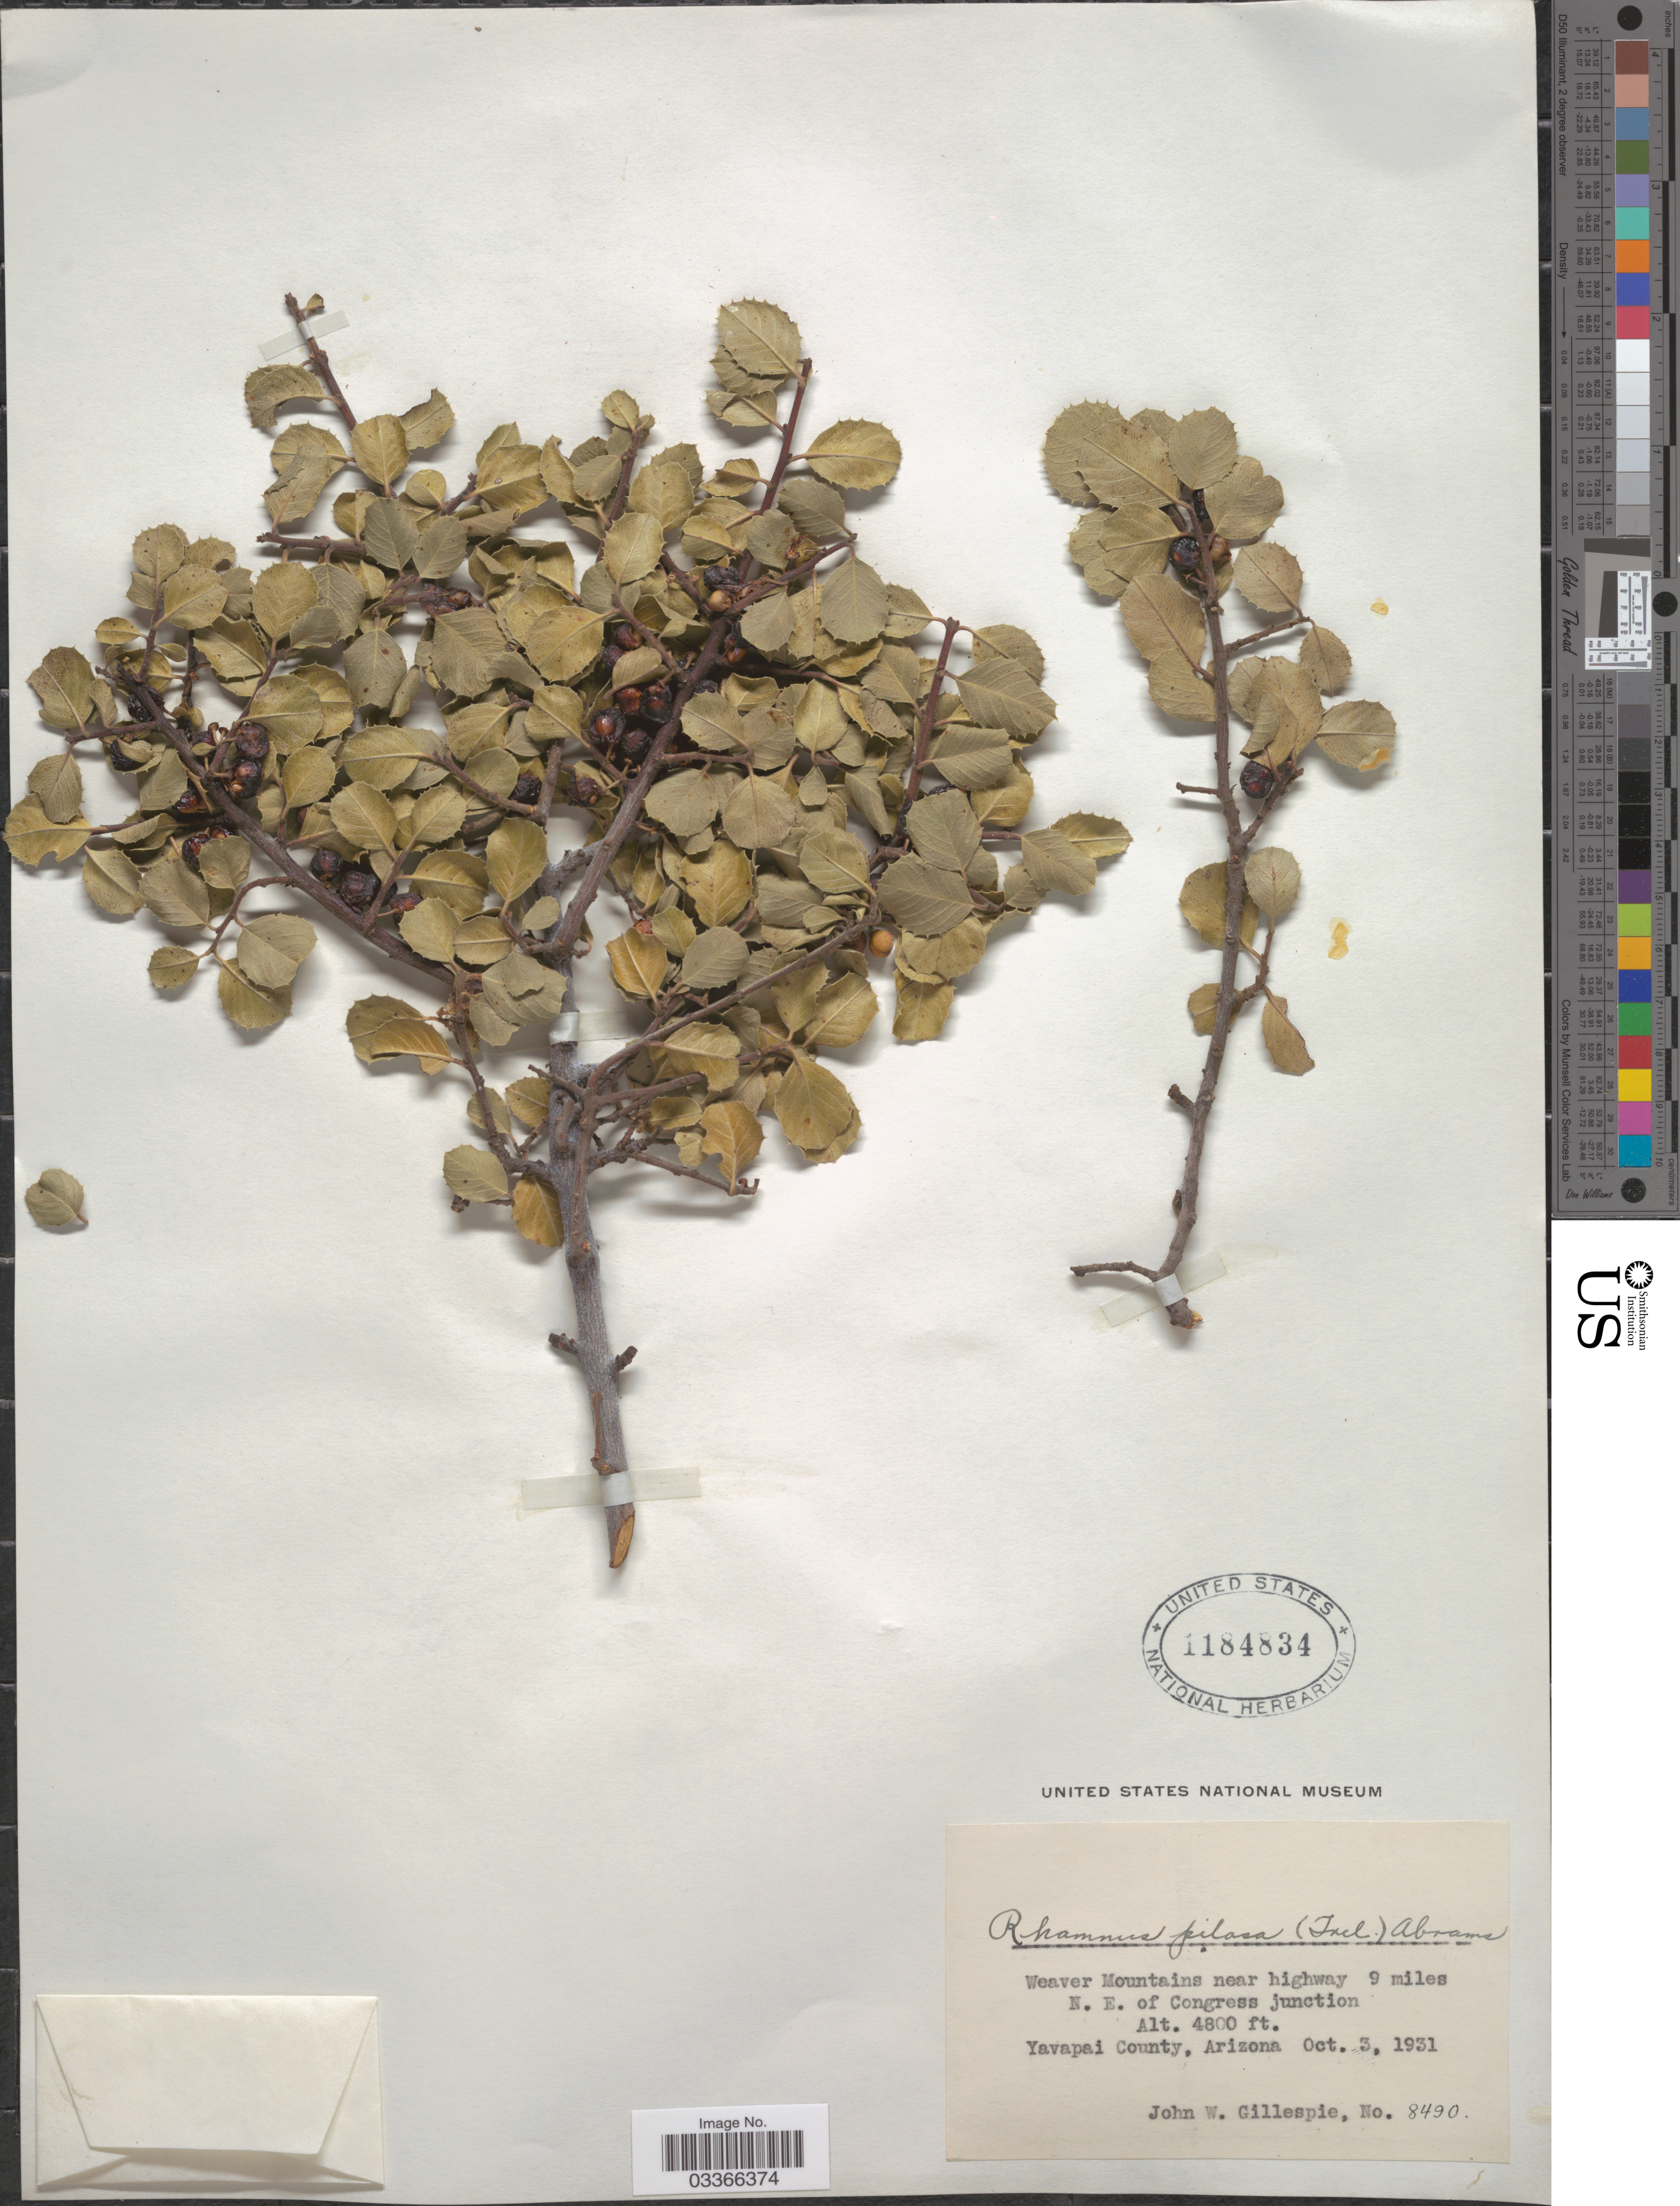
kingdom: Plantae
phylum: Tracheophyta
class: Magnoliopsida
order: Rosales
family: Rhamnaceae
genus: Rhamnus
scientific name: Rhamnus crocea var. ilicifolia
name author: (Kellogg) Greene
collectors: J. W. Gillespie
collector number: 8490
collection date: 1931-10-03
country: United States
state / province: Arizona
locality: Weaver Mountains near highway 9 miles N. E. of Congress junction. Yavapai County.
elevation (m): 1463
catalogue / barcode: US 1184834